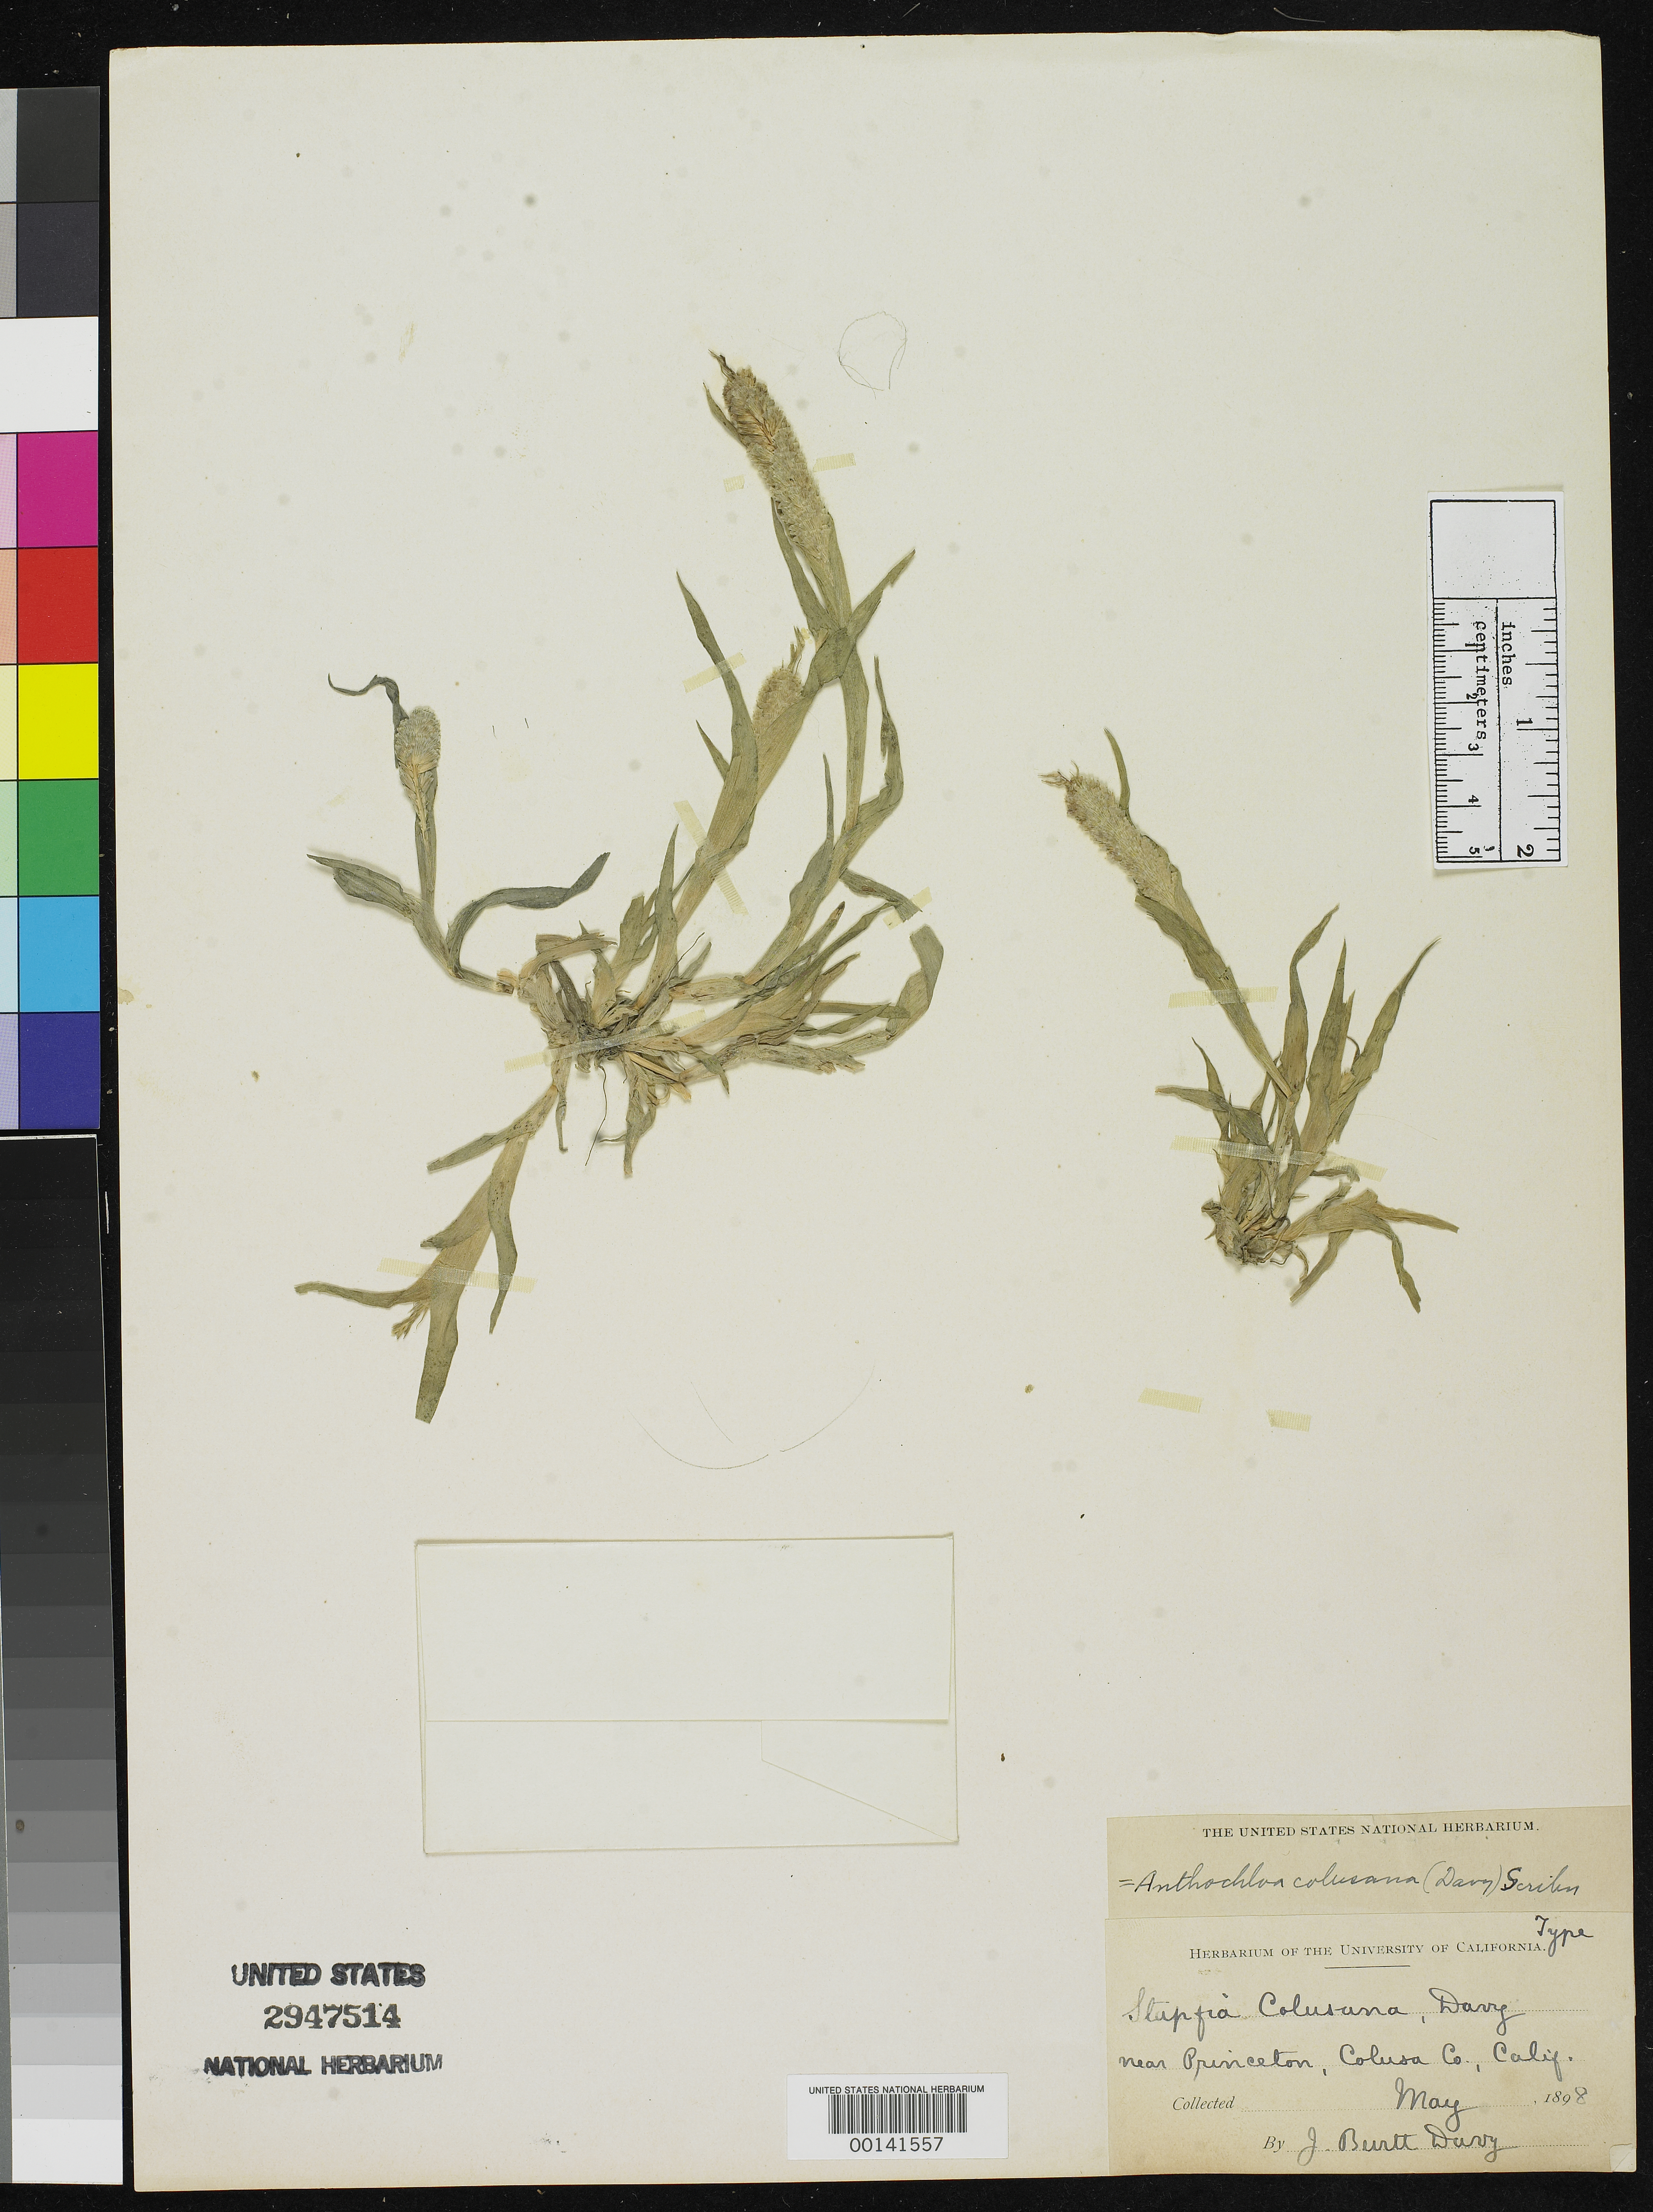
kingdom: Plantae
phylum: Tracheophyta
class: Liliopsida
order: Poales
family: Poaceae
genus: Stapfia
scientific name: Stapfia colusana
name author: Burtt Davy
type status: Isotype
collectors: J. Burtt Davy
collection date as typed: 26 May 1898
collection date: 1898-05-26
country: United States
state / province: California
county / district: Colusa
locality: Near Princeton, on road to Norman.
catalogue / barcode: US 2947514